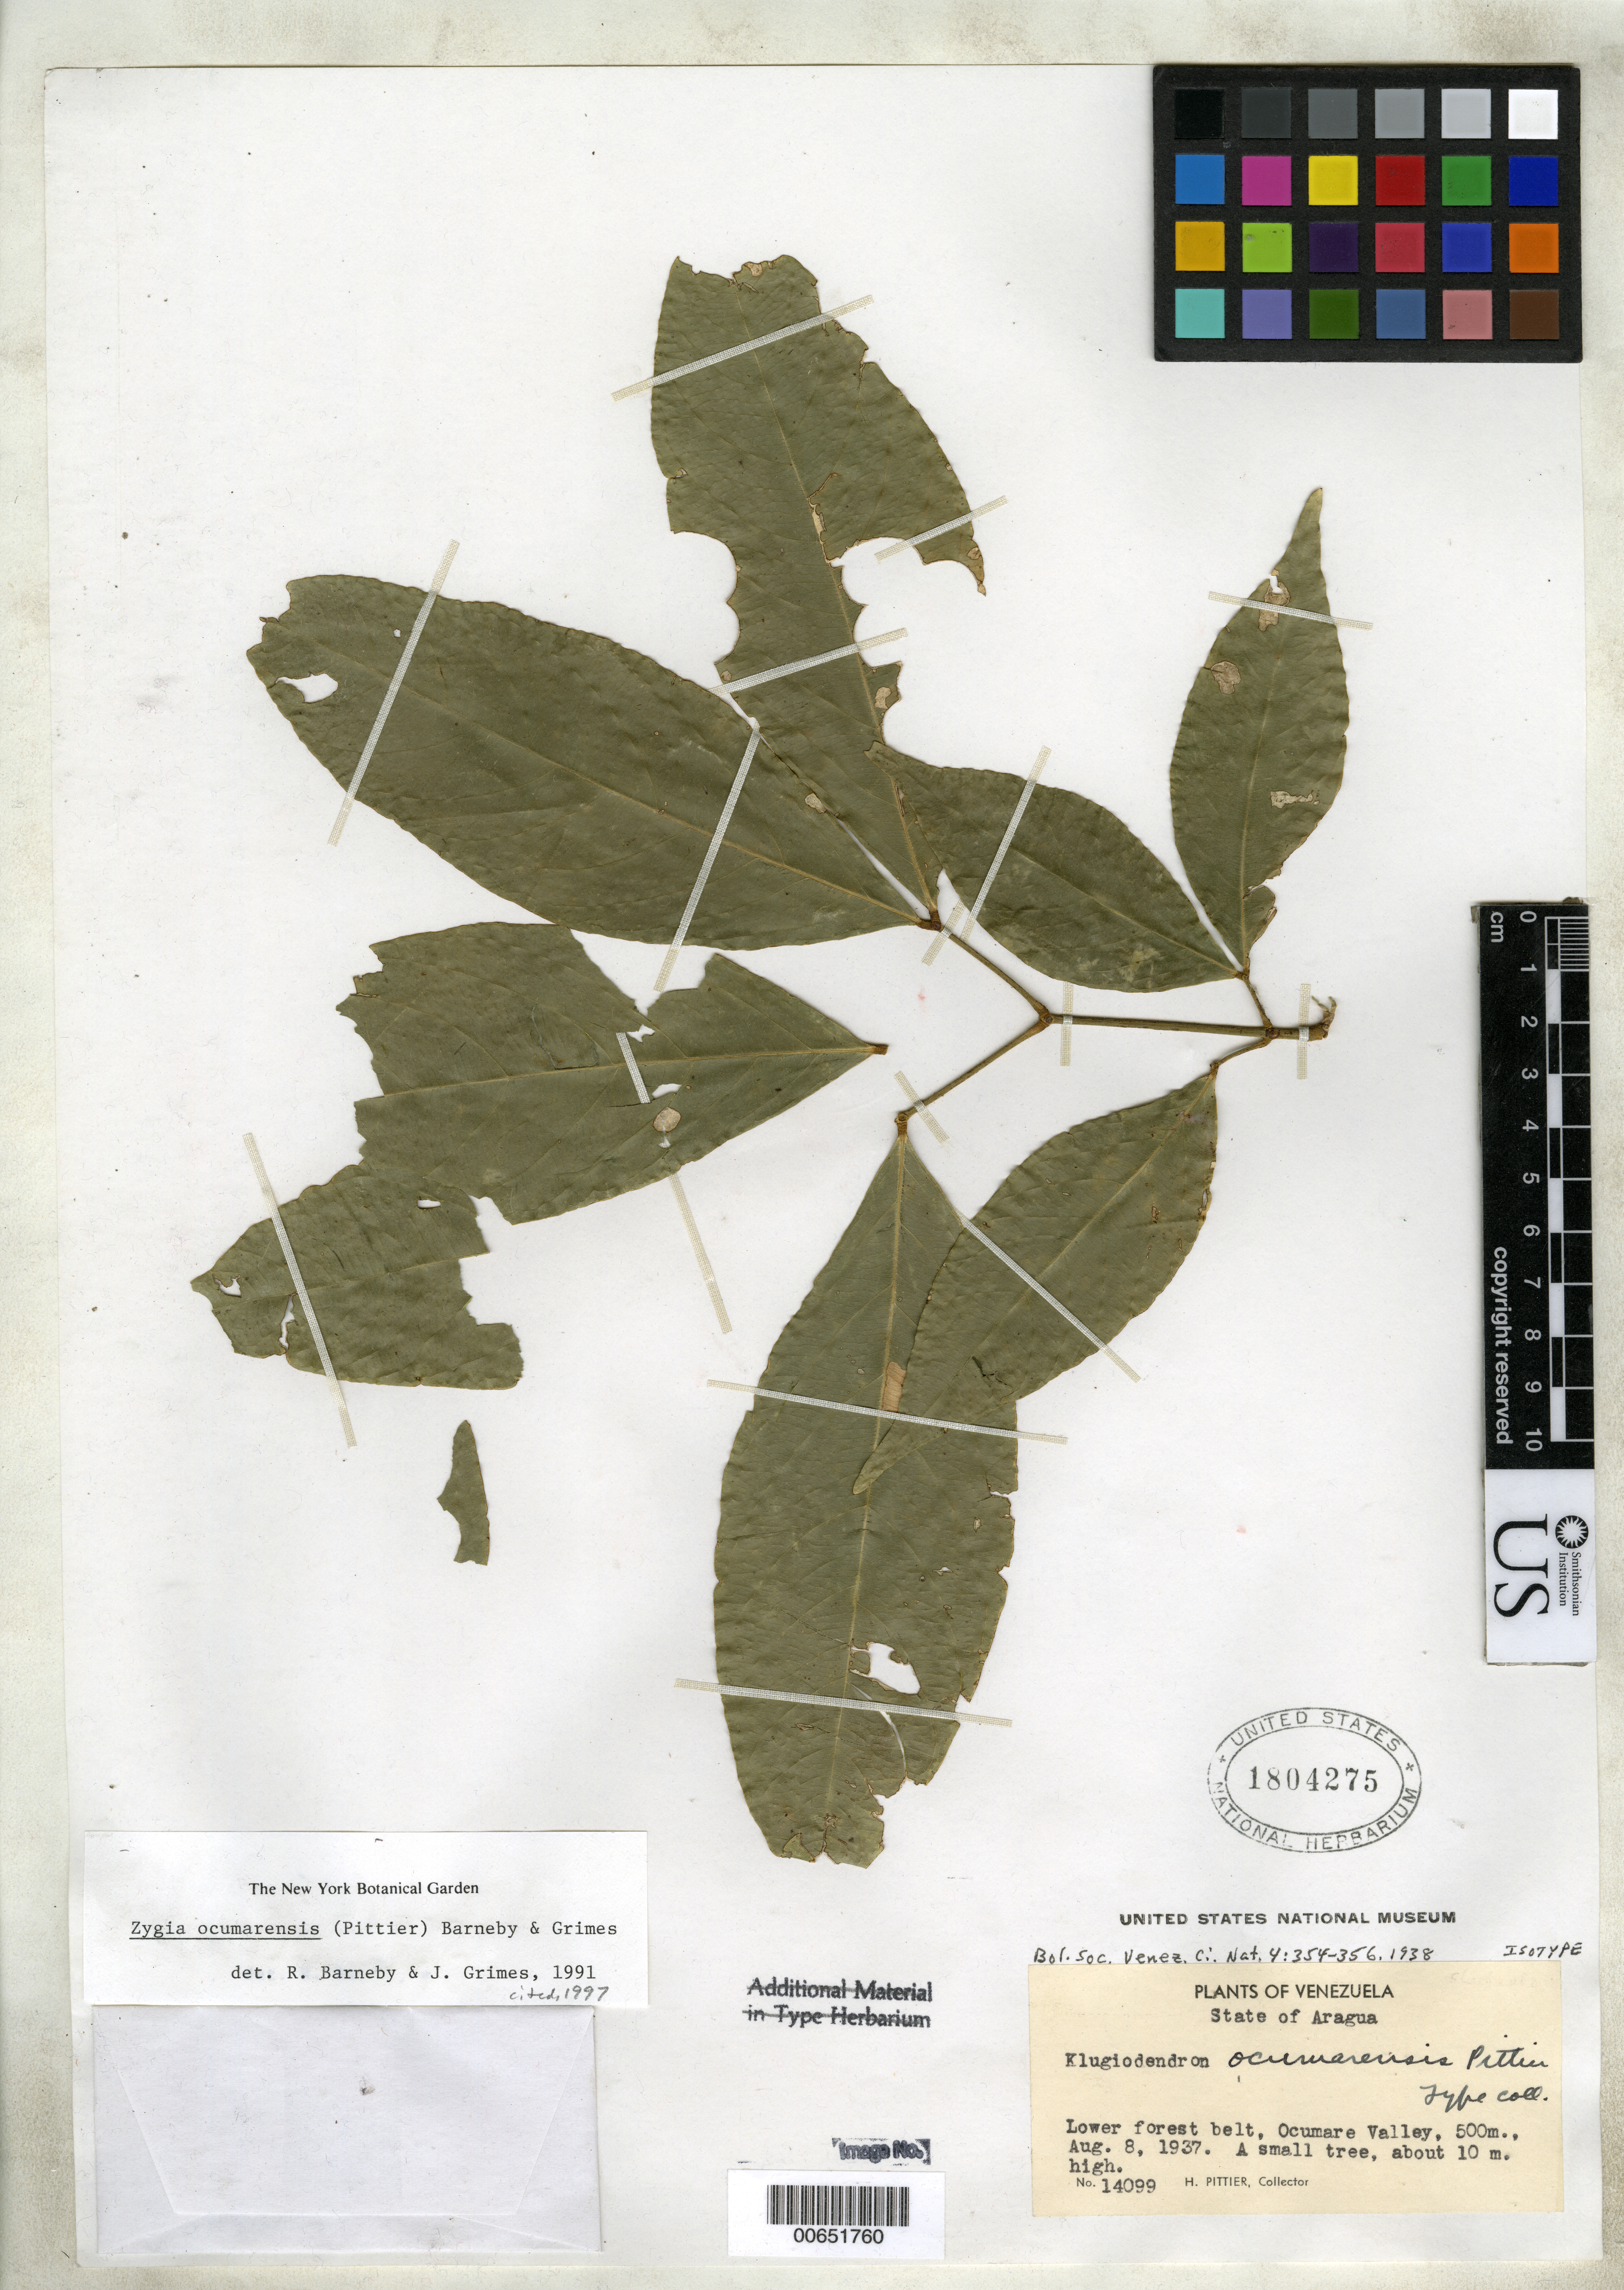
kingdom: Plantae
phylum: Tracheophyta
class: Magnoliopsida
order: Fabales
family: Fabaceae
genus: Klugiodendron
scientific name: Klugiodendron ocumarense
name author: Pittier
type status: Isotype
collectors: H. F. Pittier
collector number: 14099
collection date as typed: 08 Aug 1937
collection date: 1937-08-08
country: Venezuela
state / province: Aragua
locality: Lower forest belt, Ocumare valley.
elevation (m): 500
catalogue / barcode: US 1804275